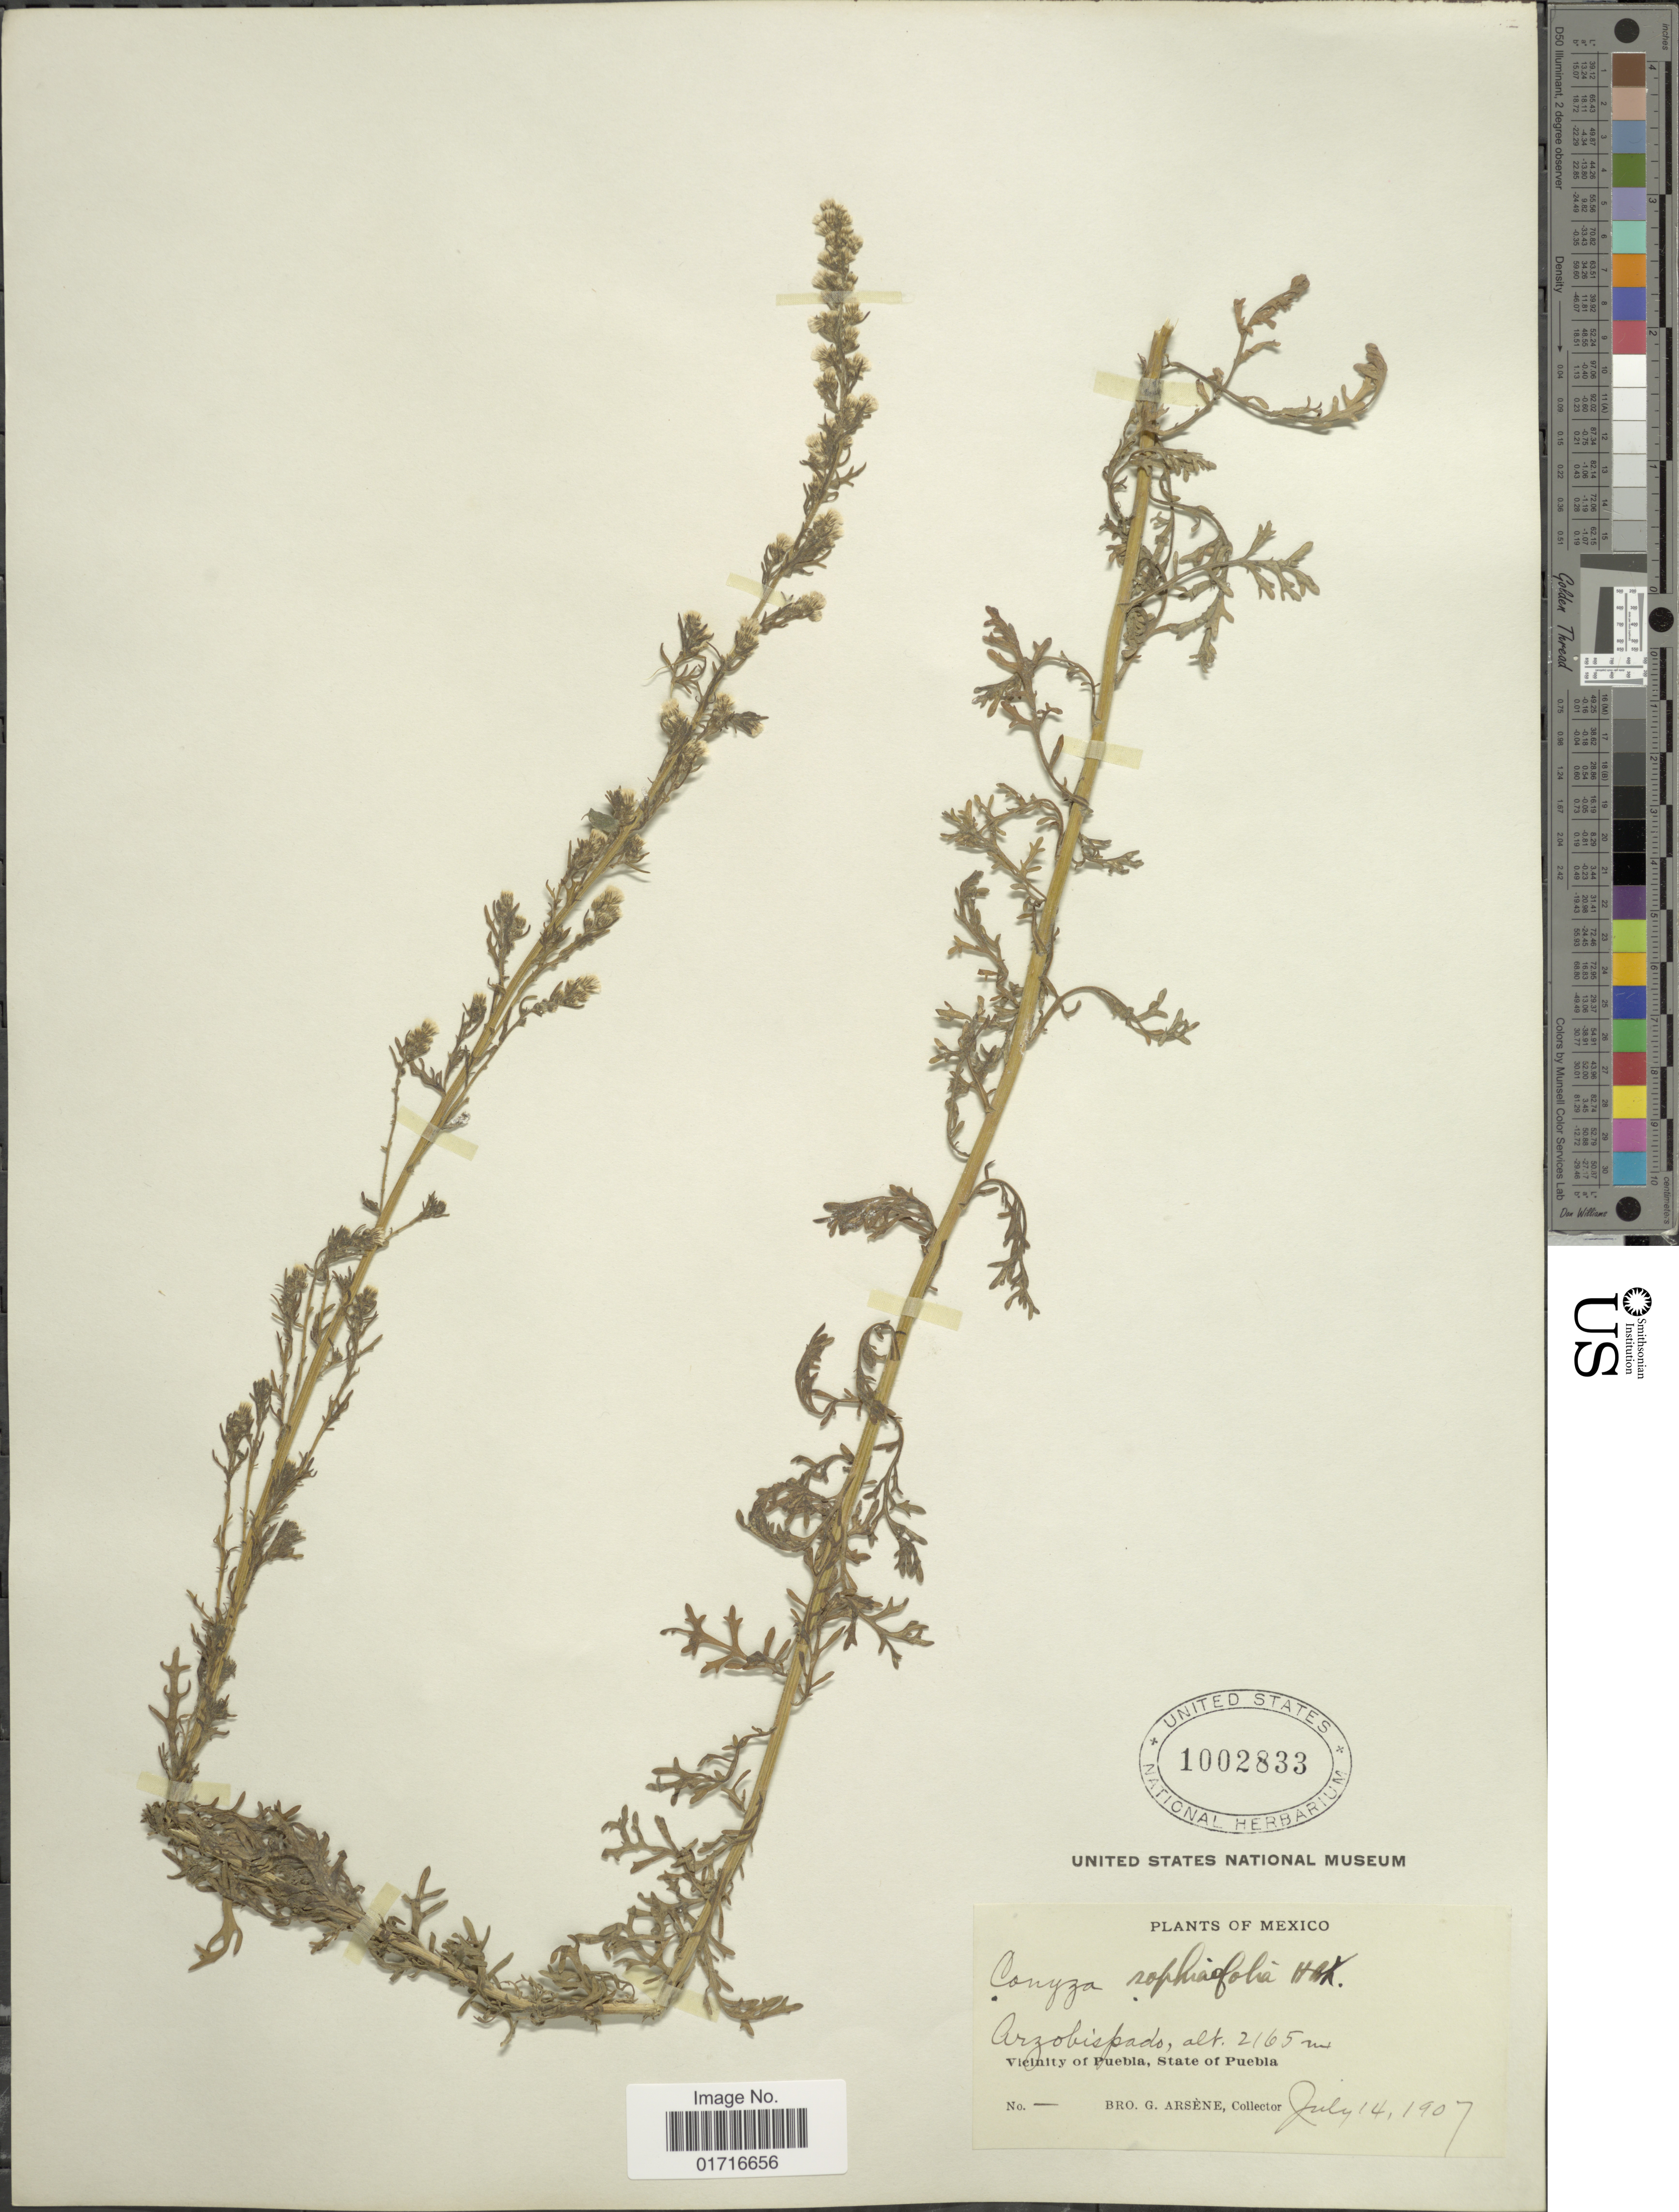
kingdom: Plantae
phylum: Tracheophyta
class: Magnoliopsida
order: Asterales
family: Asteraceae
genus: Conyza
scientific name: Conyza sophiaefolia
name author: Kunth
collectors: Bro. G. Arsène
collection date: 1907-07-14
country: Mexico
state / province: Puebla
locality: Arzobispado, Vicinity of Puebla, State of Puebla.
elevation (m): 2165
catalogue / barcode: US 1002833